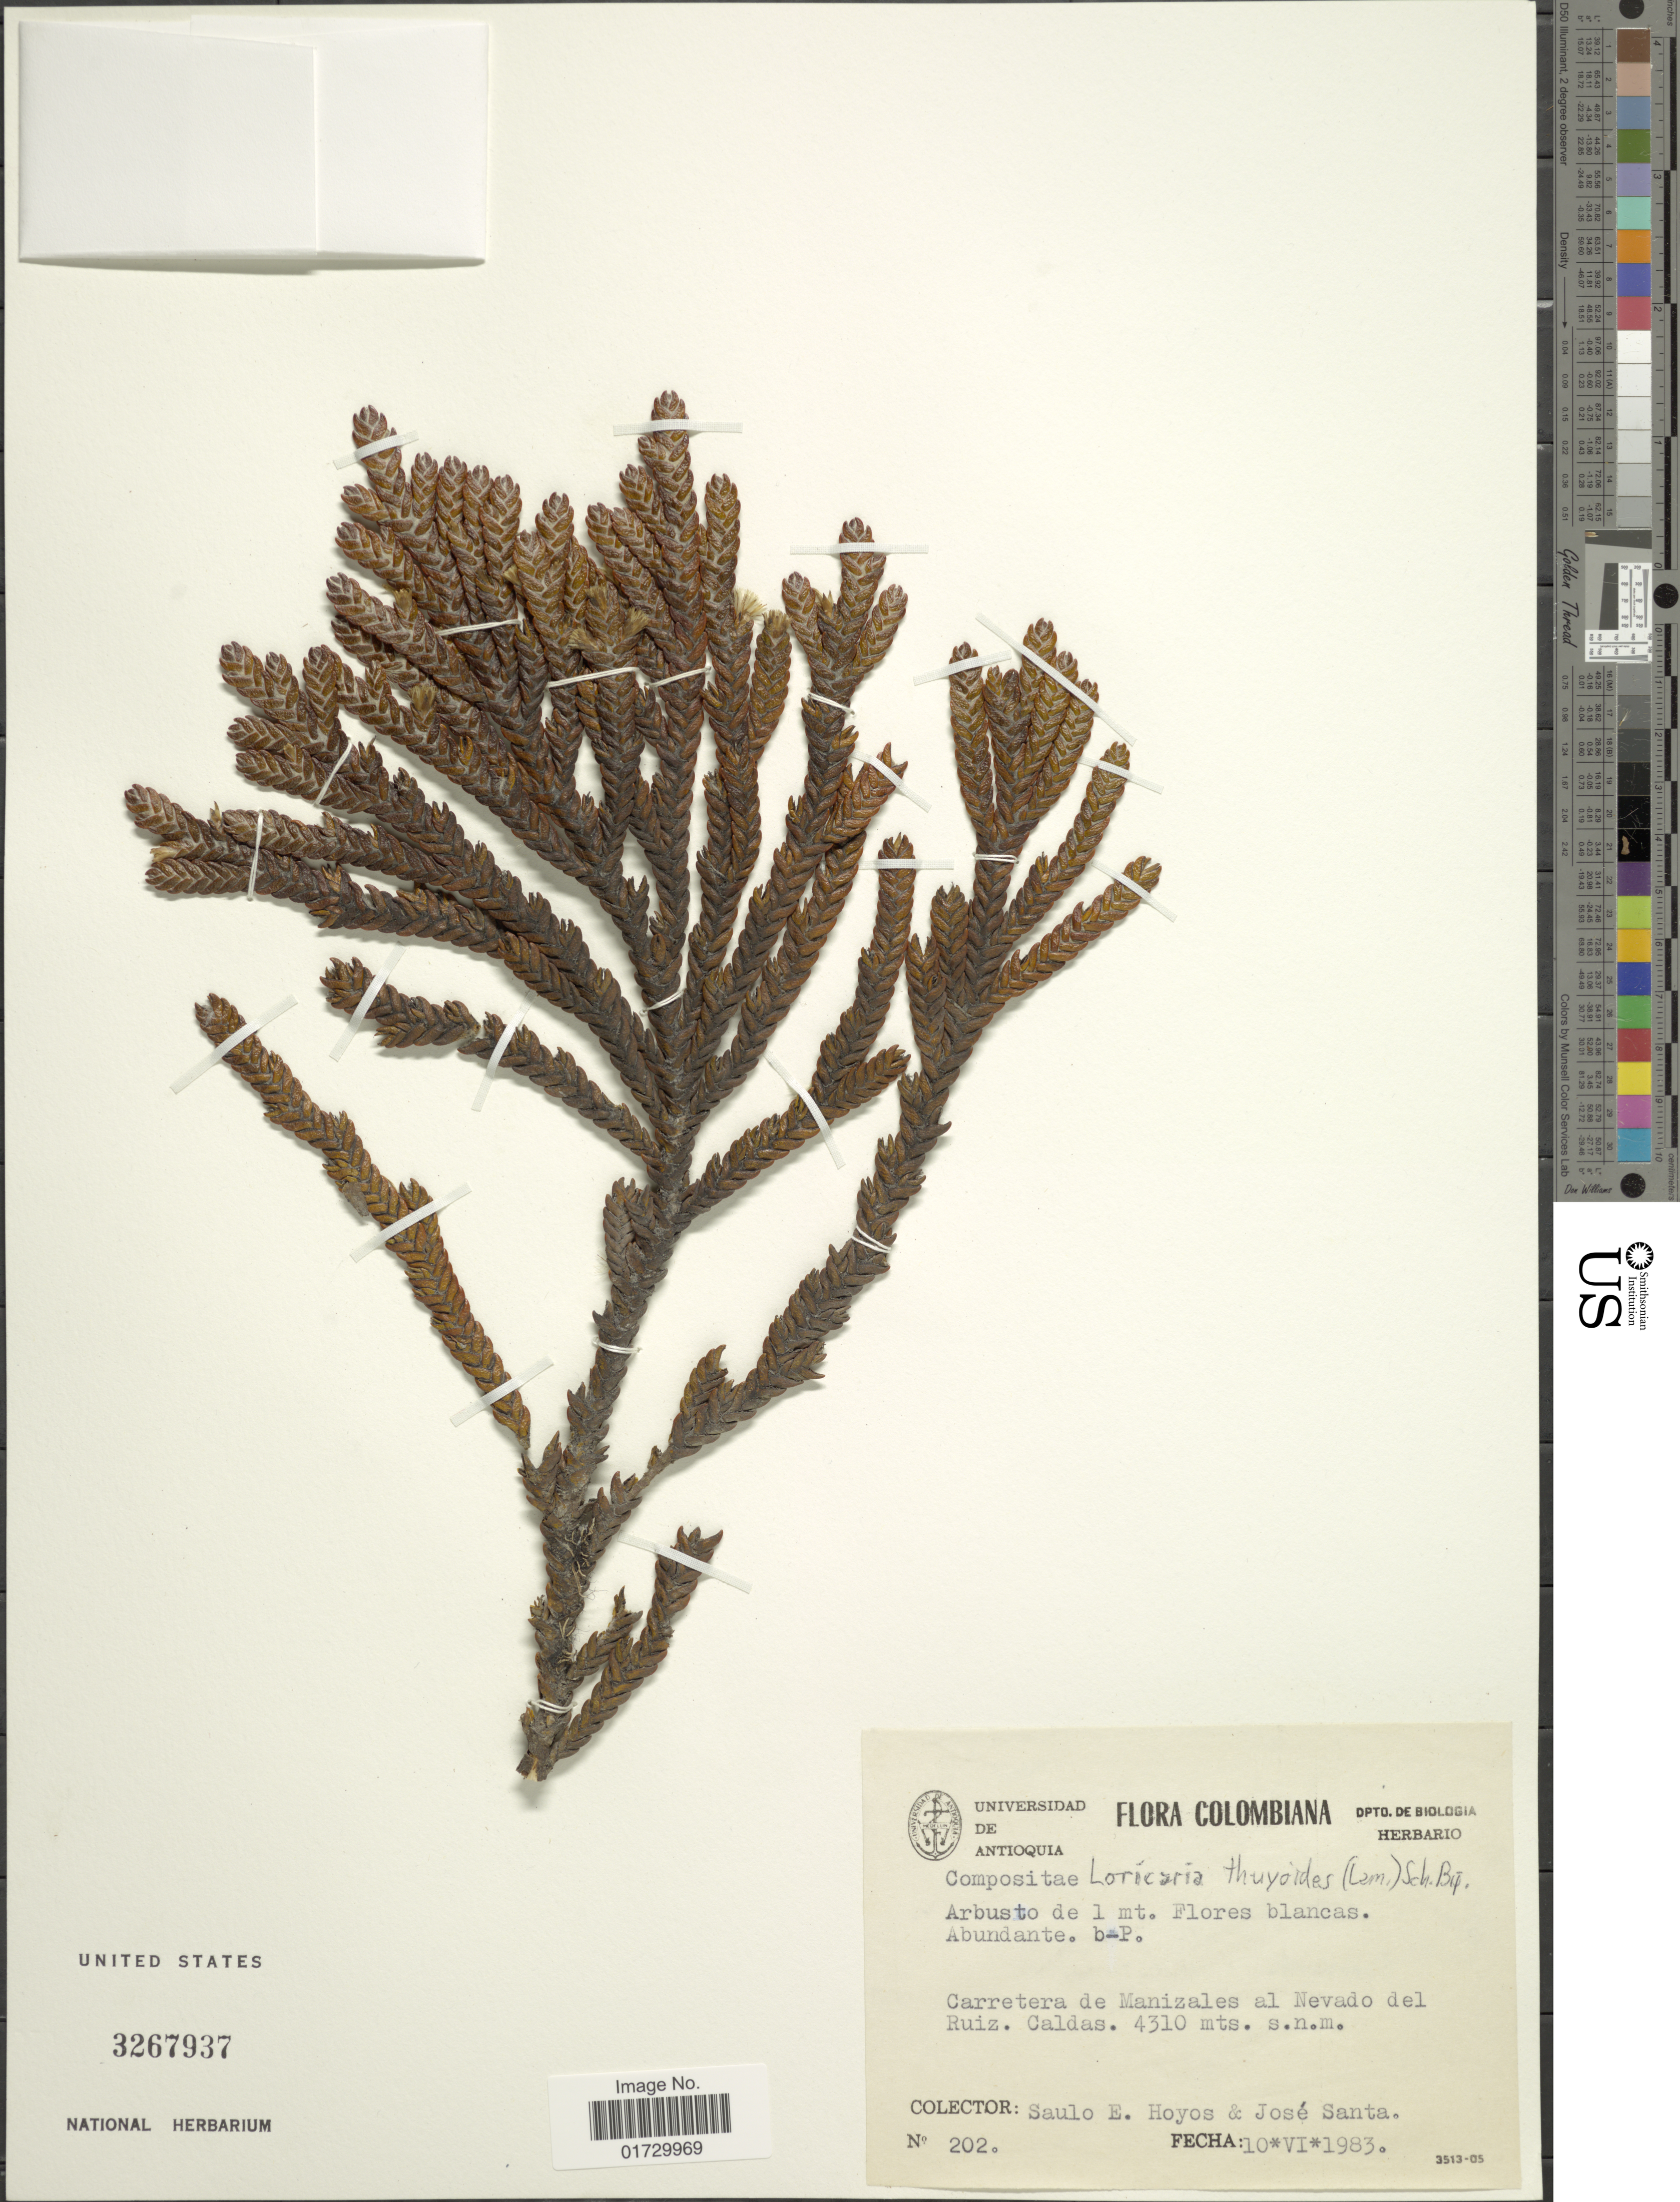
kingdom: Plantae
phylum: Tracheophyta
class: Magnoliopsida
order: Asterales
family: Asteraceae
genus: Loricaria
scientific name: Loricaria thuyoides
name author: (Lam.) Sch. Bip.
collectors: S. E. Hoyos & J. Santa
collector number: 202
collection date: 1983-06-10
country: Colombia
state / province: Caldas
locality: Carretera de Manizales al Nevado del Ruiz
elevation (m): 4310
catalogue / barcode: US 3267937